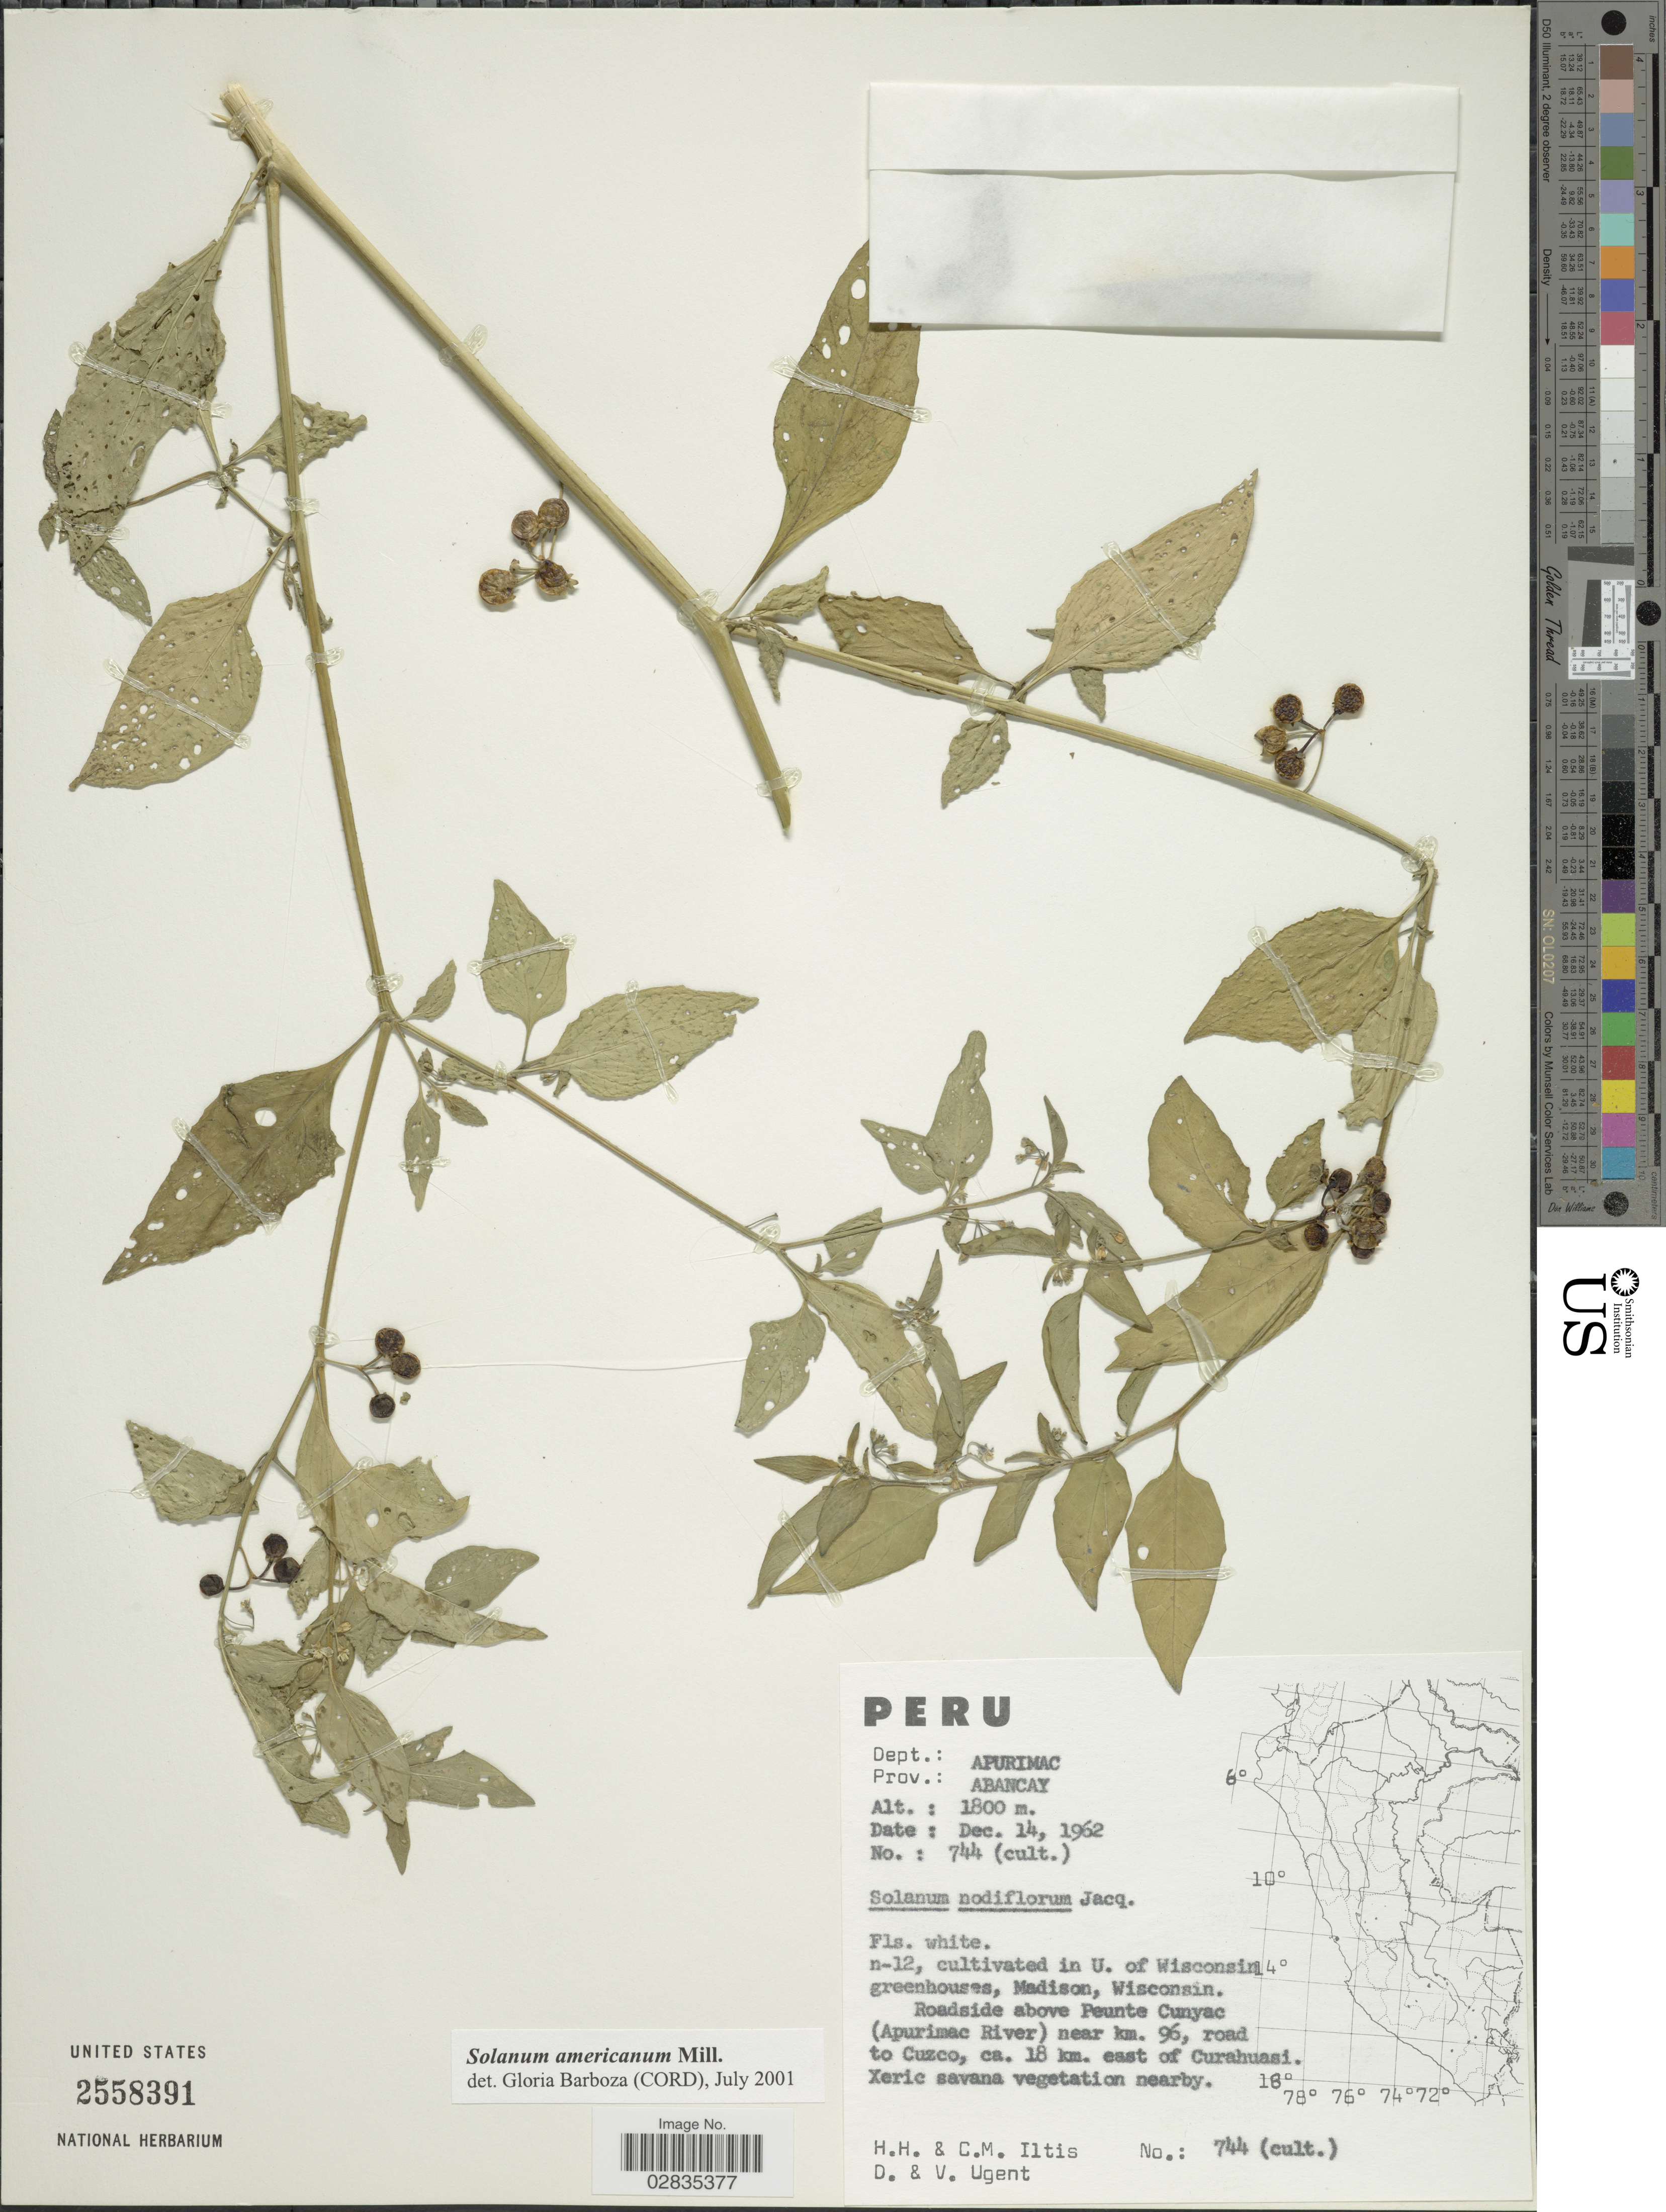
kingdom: Plantae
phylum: Tracheophyta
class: Magnoliopsida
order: Solanales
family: Solanaceae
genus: Solanum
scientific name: Solanum americanum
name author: Mill.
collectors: H. H. Iltis, C. M Iltis, D. Ugent & V. Ugent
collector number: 744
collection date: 1962-12-14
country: United States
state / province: Wisconsin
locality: U. of Wisconsin greenhouses, Madison. Roadside above Puente Cunyac (Apurimac River) near km. 96, road to Cuzco, ca. 18 km. east of Curahuasi. [unsure placement]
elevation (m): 1800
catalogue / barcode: US 2558391